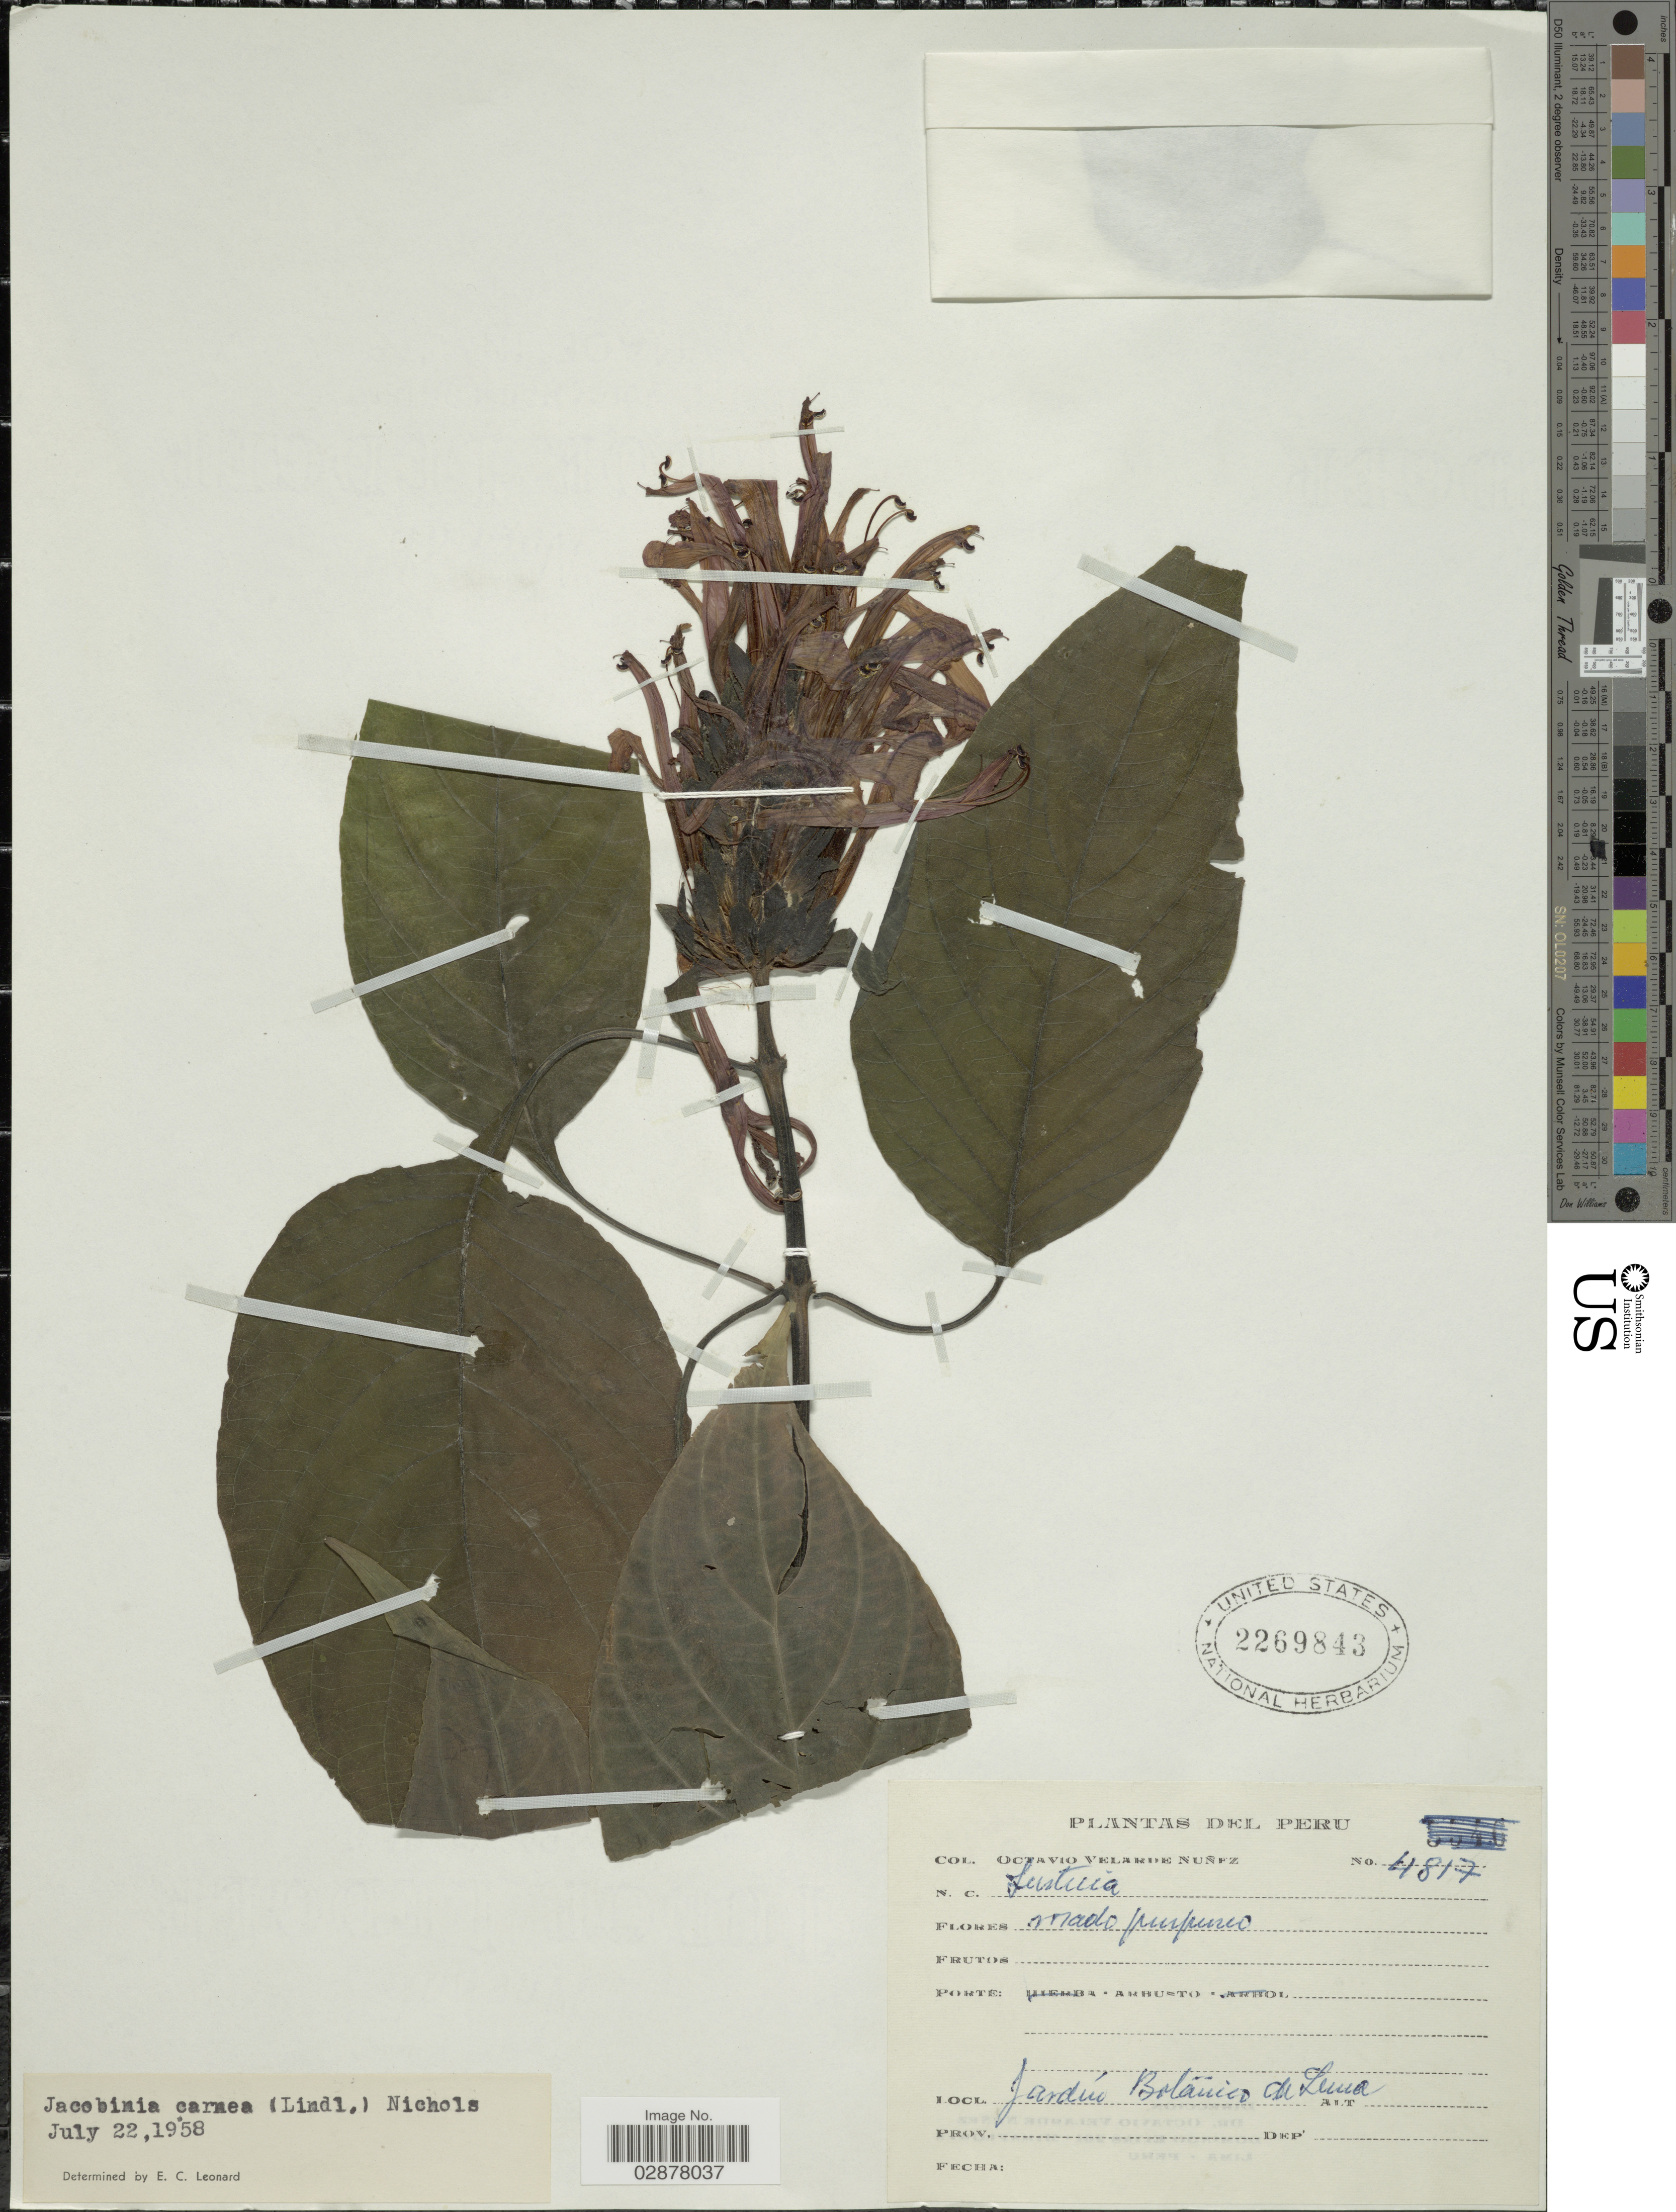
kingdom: Plantae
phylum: Tracheophyta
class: Magnoliopsida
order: Lamiales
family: Acanthaceae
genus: Justicia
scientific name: Justicia carnea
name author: Lindl.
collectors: O. Velarde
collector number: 4817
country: Peru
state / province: Lima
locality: Jardín Botánico de Lima.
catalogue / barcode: US 2269843